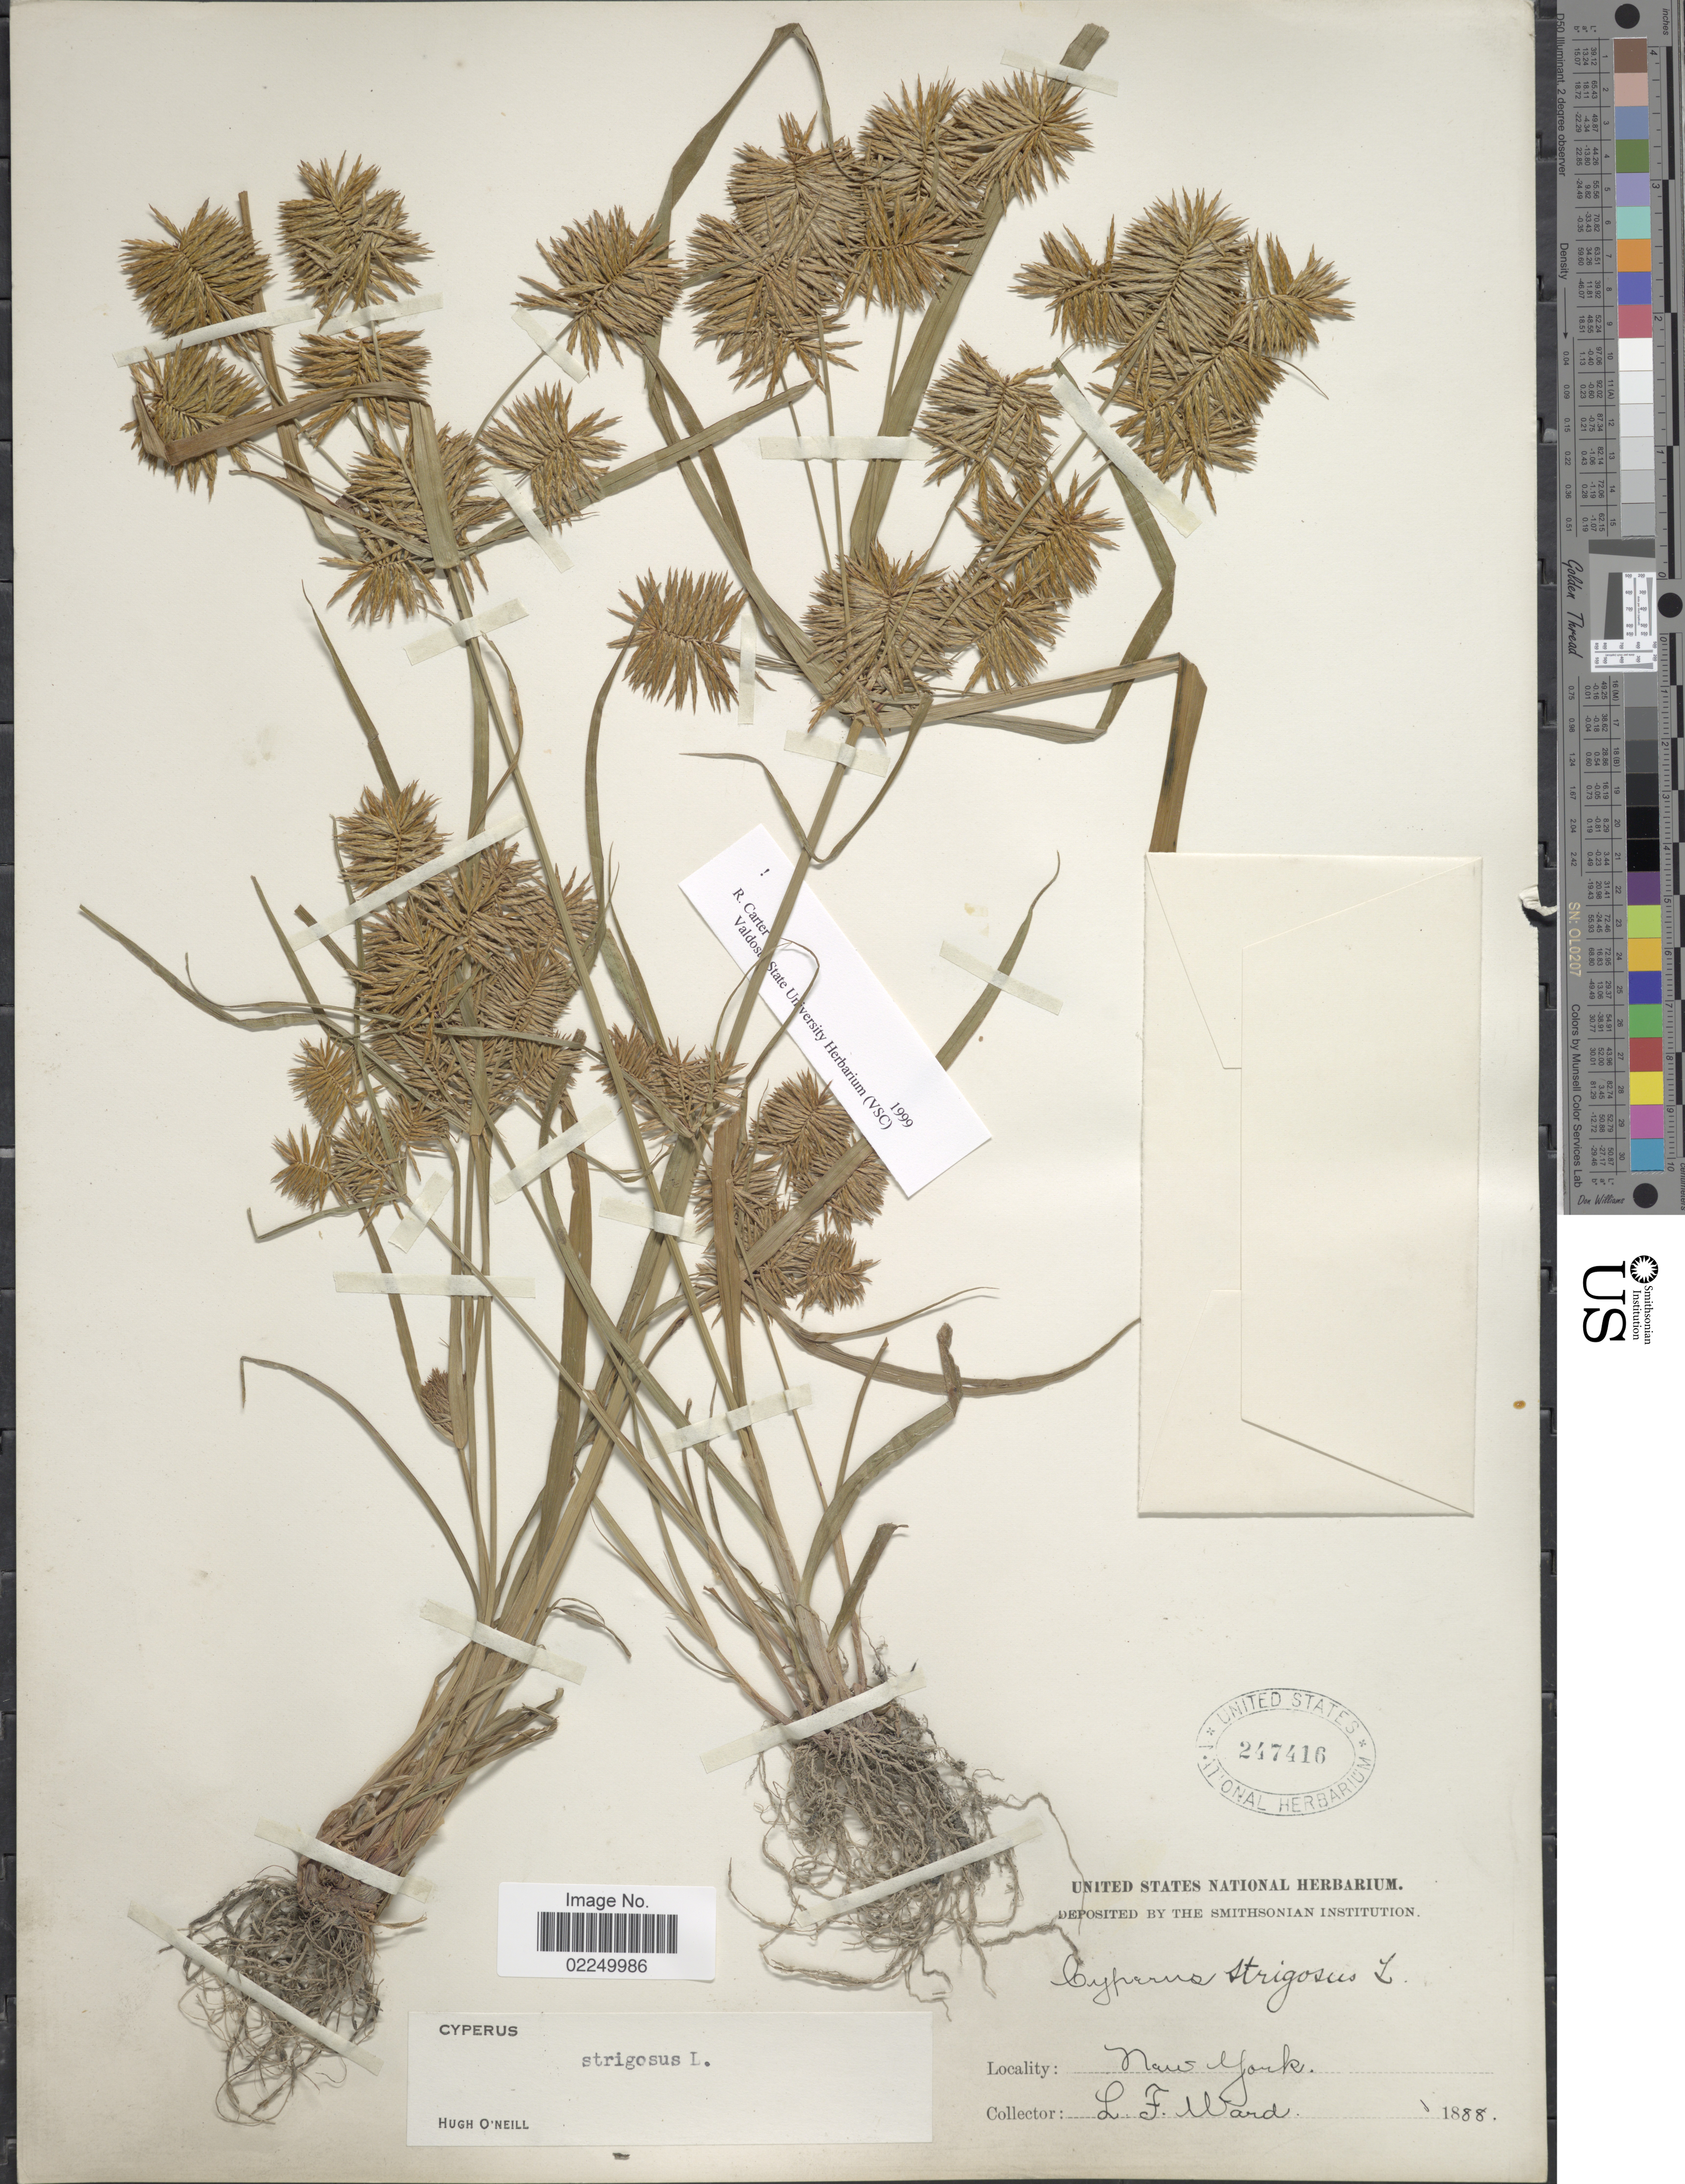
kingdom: Plantae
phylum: Tracheophyta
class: Liliopsida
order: Poales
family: Cyperaceae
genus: Cyperus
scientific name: Cyperus strigosus L.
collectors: L. Ward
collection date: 1888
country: United States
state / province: New York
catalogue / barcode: US 247416